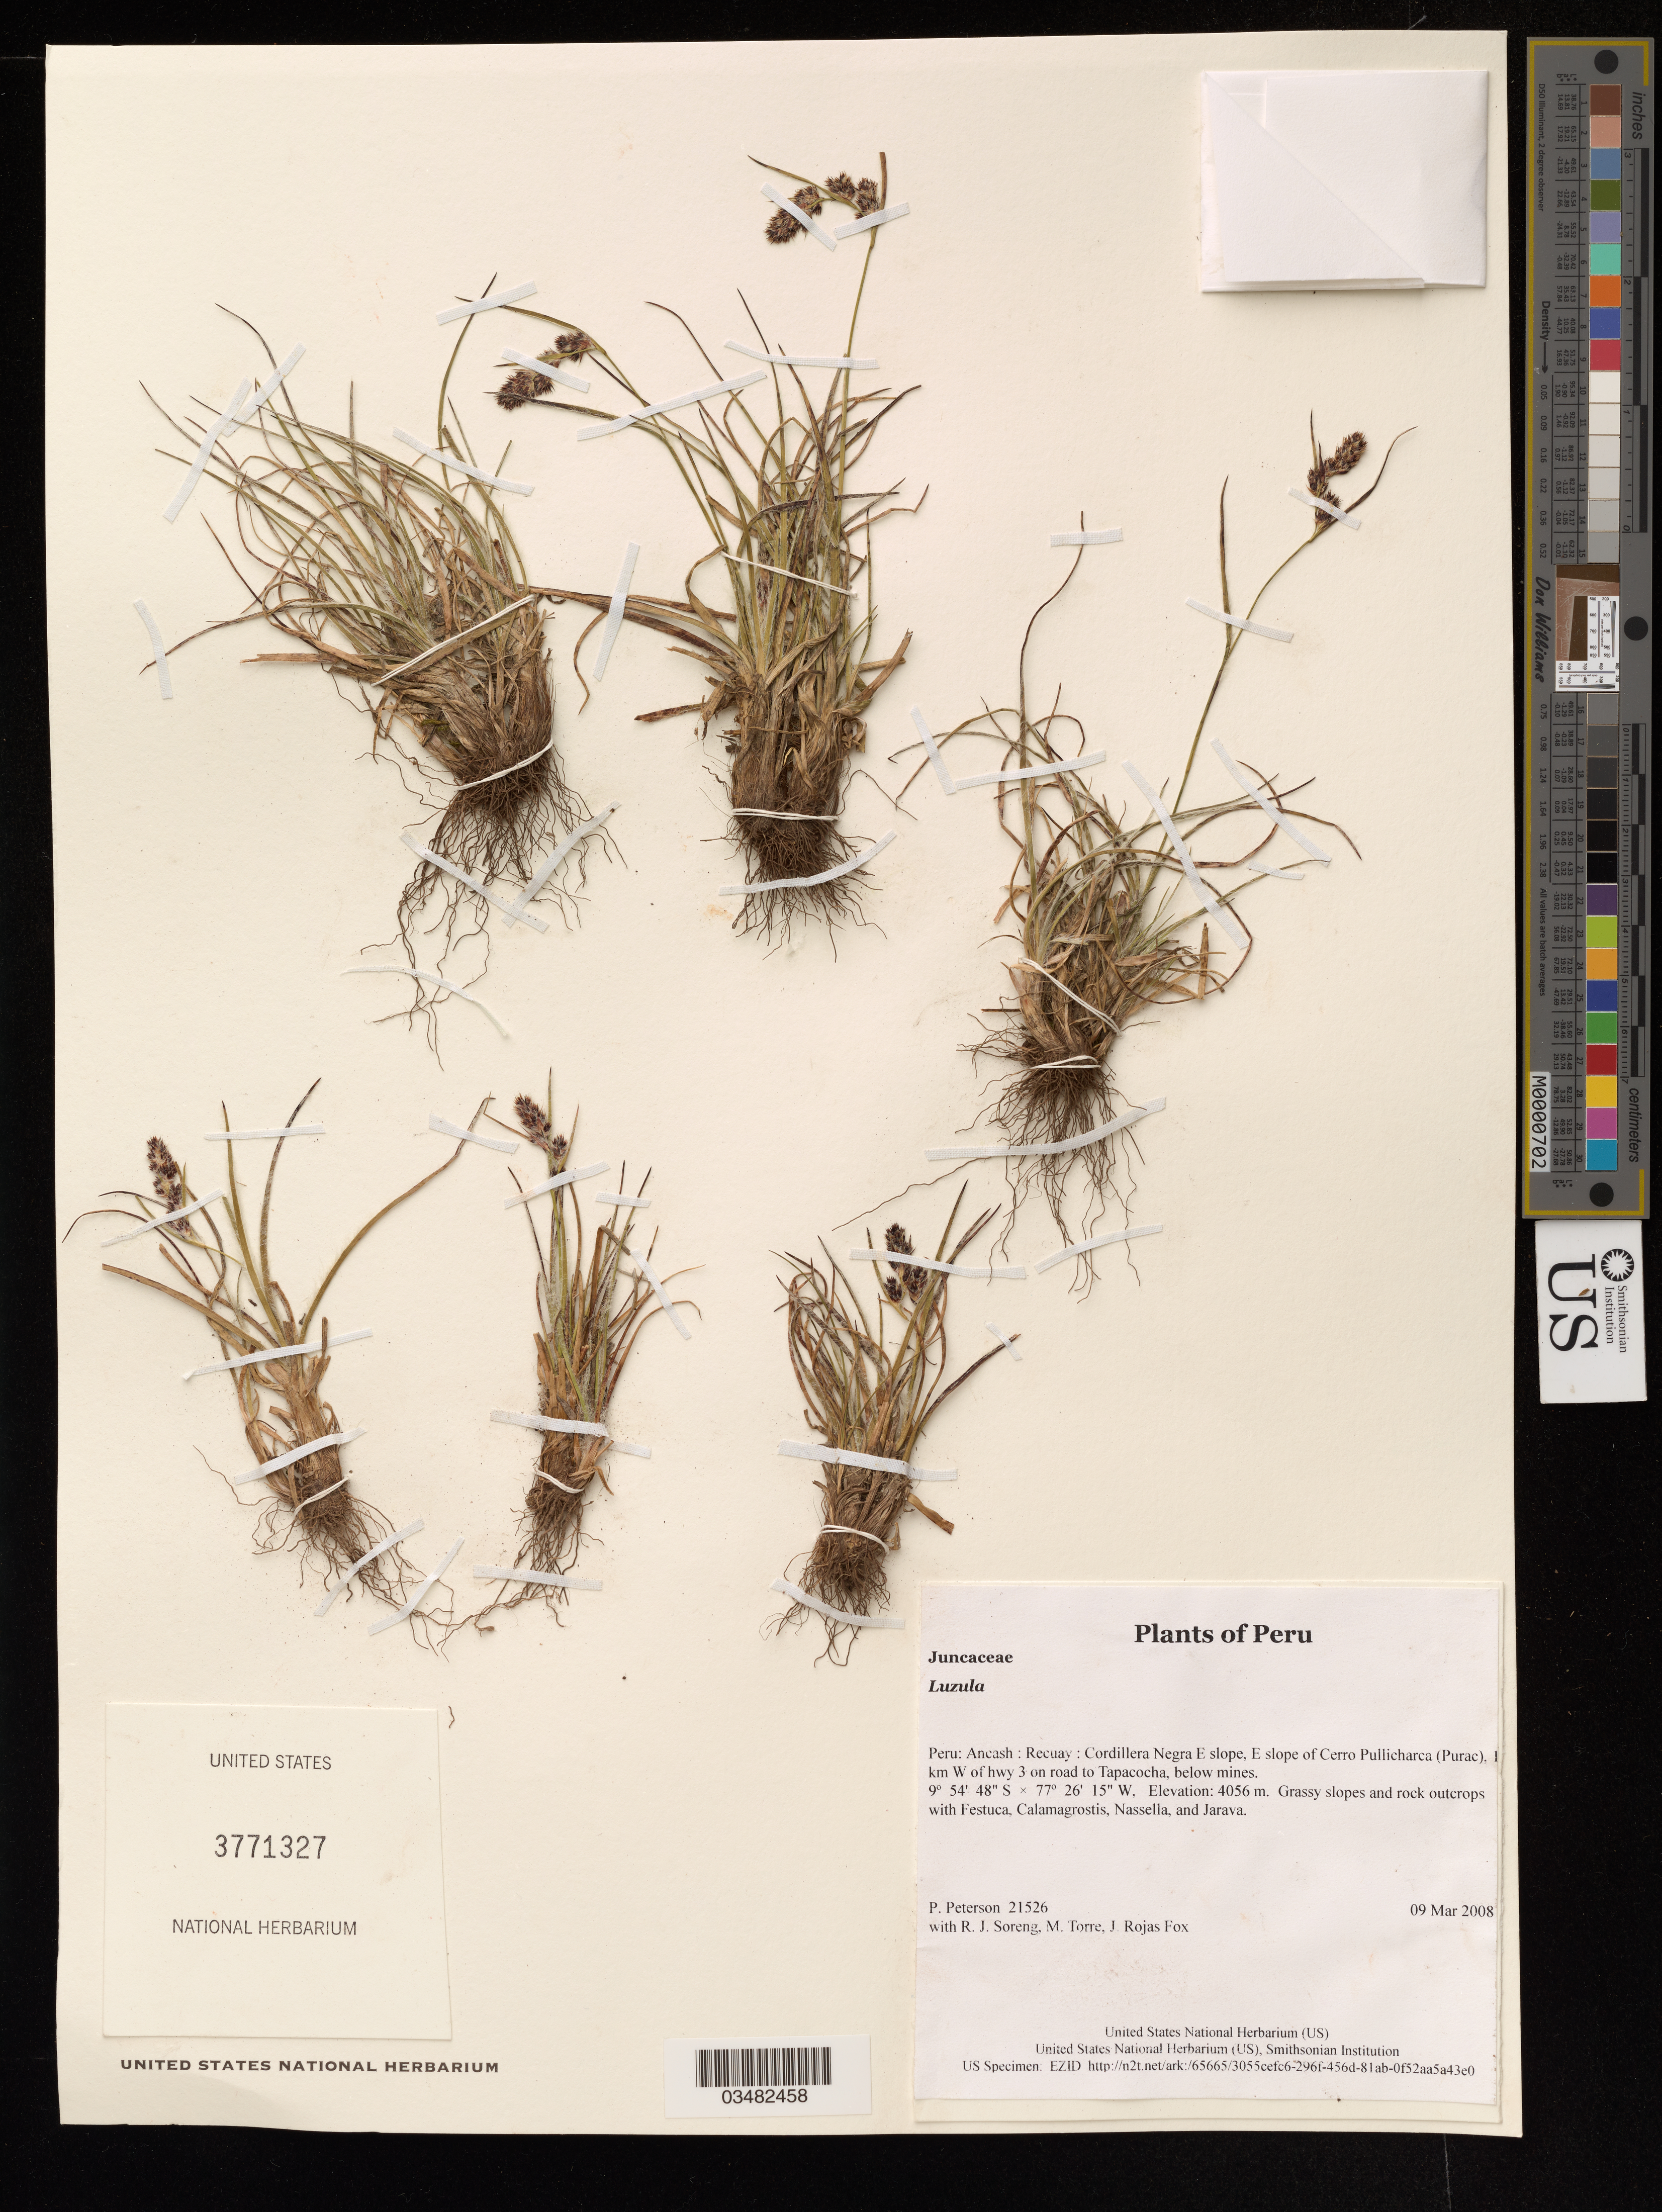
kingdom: Plantae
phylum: Tracheophyta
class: Liliopsida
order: Poales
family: Juncaceae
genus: Luzula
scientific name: Luzula sp.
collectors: P. M. Peterson, R. J. Soreng, M. Torre & J. Rojas Fox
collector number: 21526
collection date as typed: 09 Mar 2008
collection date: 2008-03-09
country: Peru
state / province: Ancash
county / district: Recuay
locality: Cordillera Negra E slope, E slope of Cerro Pullicharca (Purac), 11 km W of hwy 3 on road to Tapacocha, below mines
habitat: Grassy slopes and rock outcrops with Festuca, Calamagrostis, Nassella, and Jarava.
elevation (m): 4056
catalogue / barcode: US 3771327